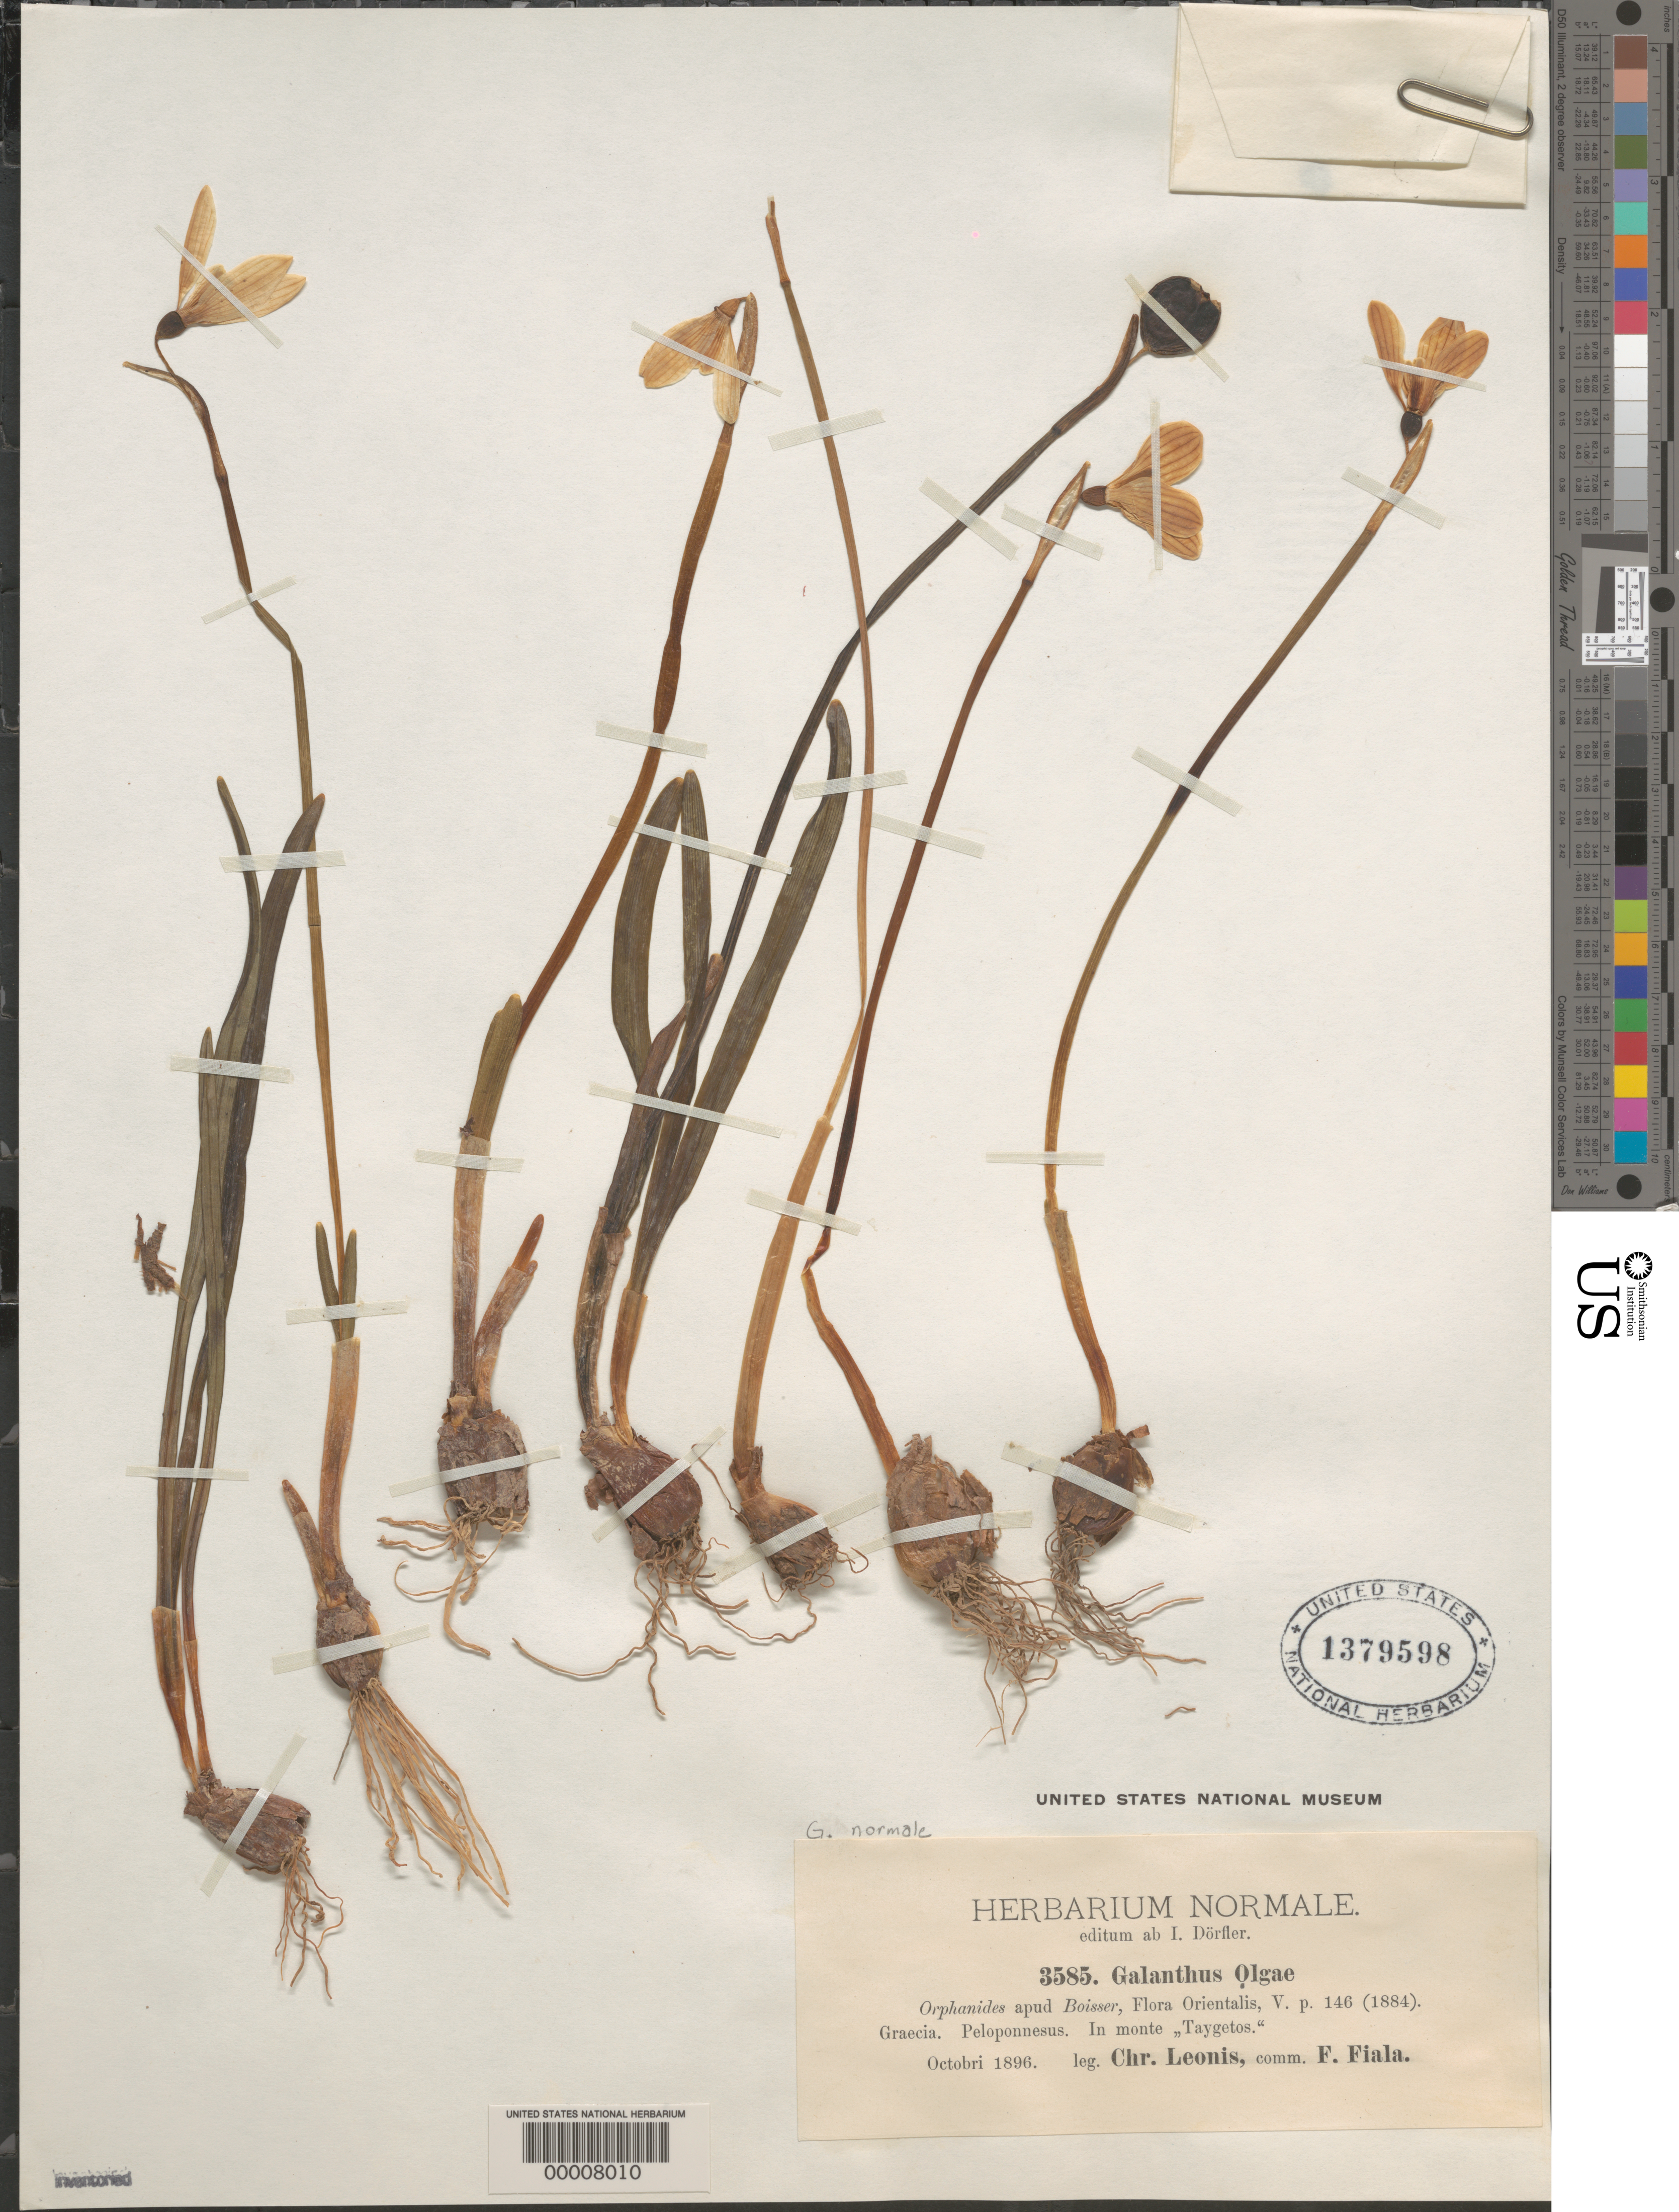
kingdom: Plantae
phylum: Tracheophyta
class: Liliopsida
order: Asparagales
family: Amaryllidaceae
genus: Galanthus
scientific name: Galanthus olgae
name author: Orph. ex Boiss.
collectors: C. Leonis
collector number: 3585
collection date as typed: Oct 1896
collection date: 1896-10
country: Greece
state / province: Peloponnese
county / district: Lakonia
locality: In monteTaygetos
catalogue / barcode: US 1379598